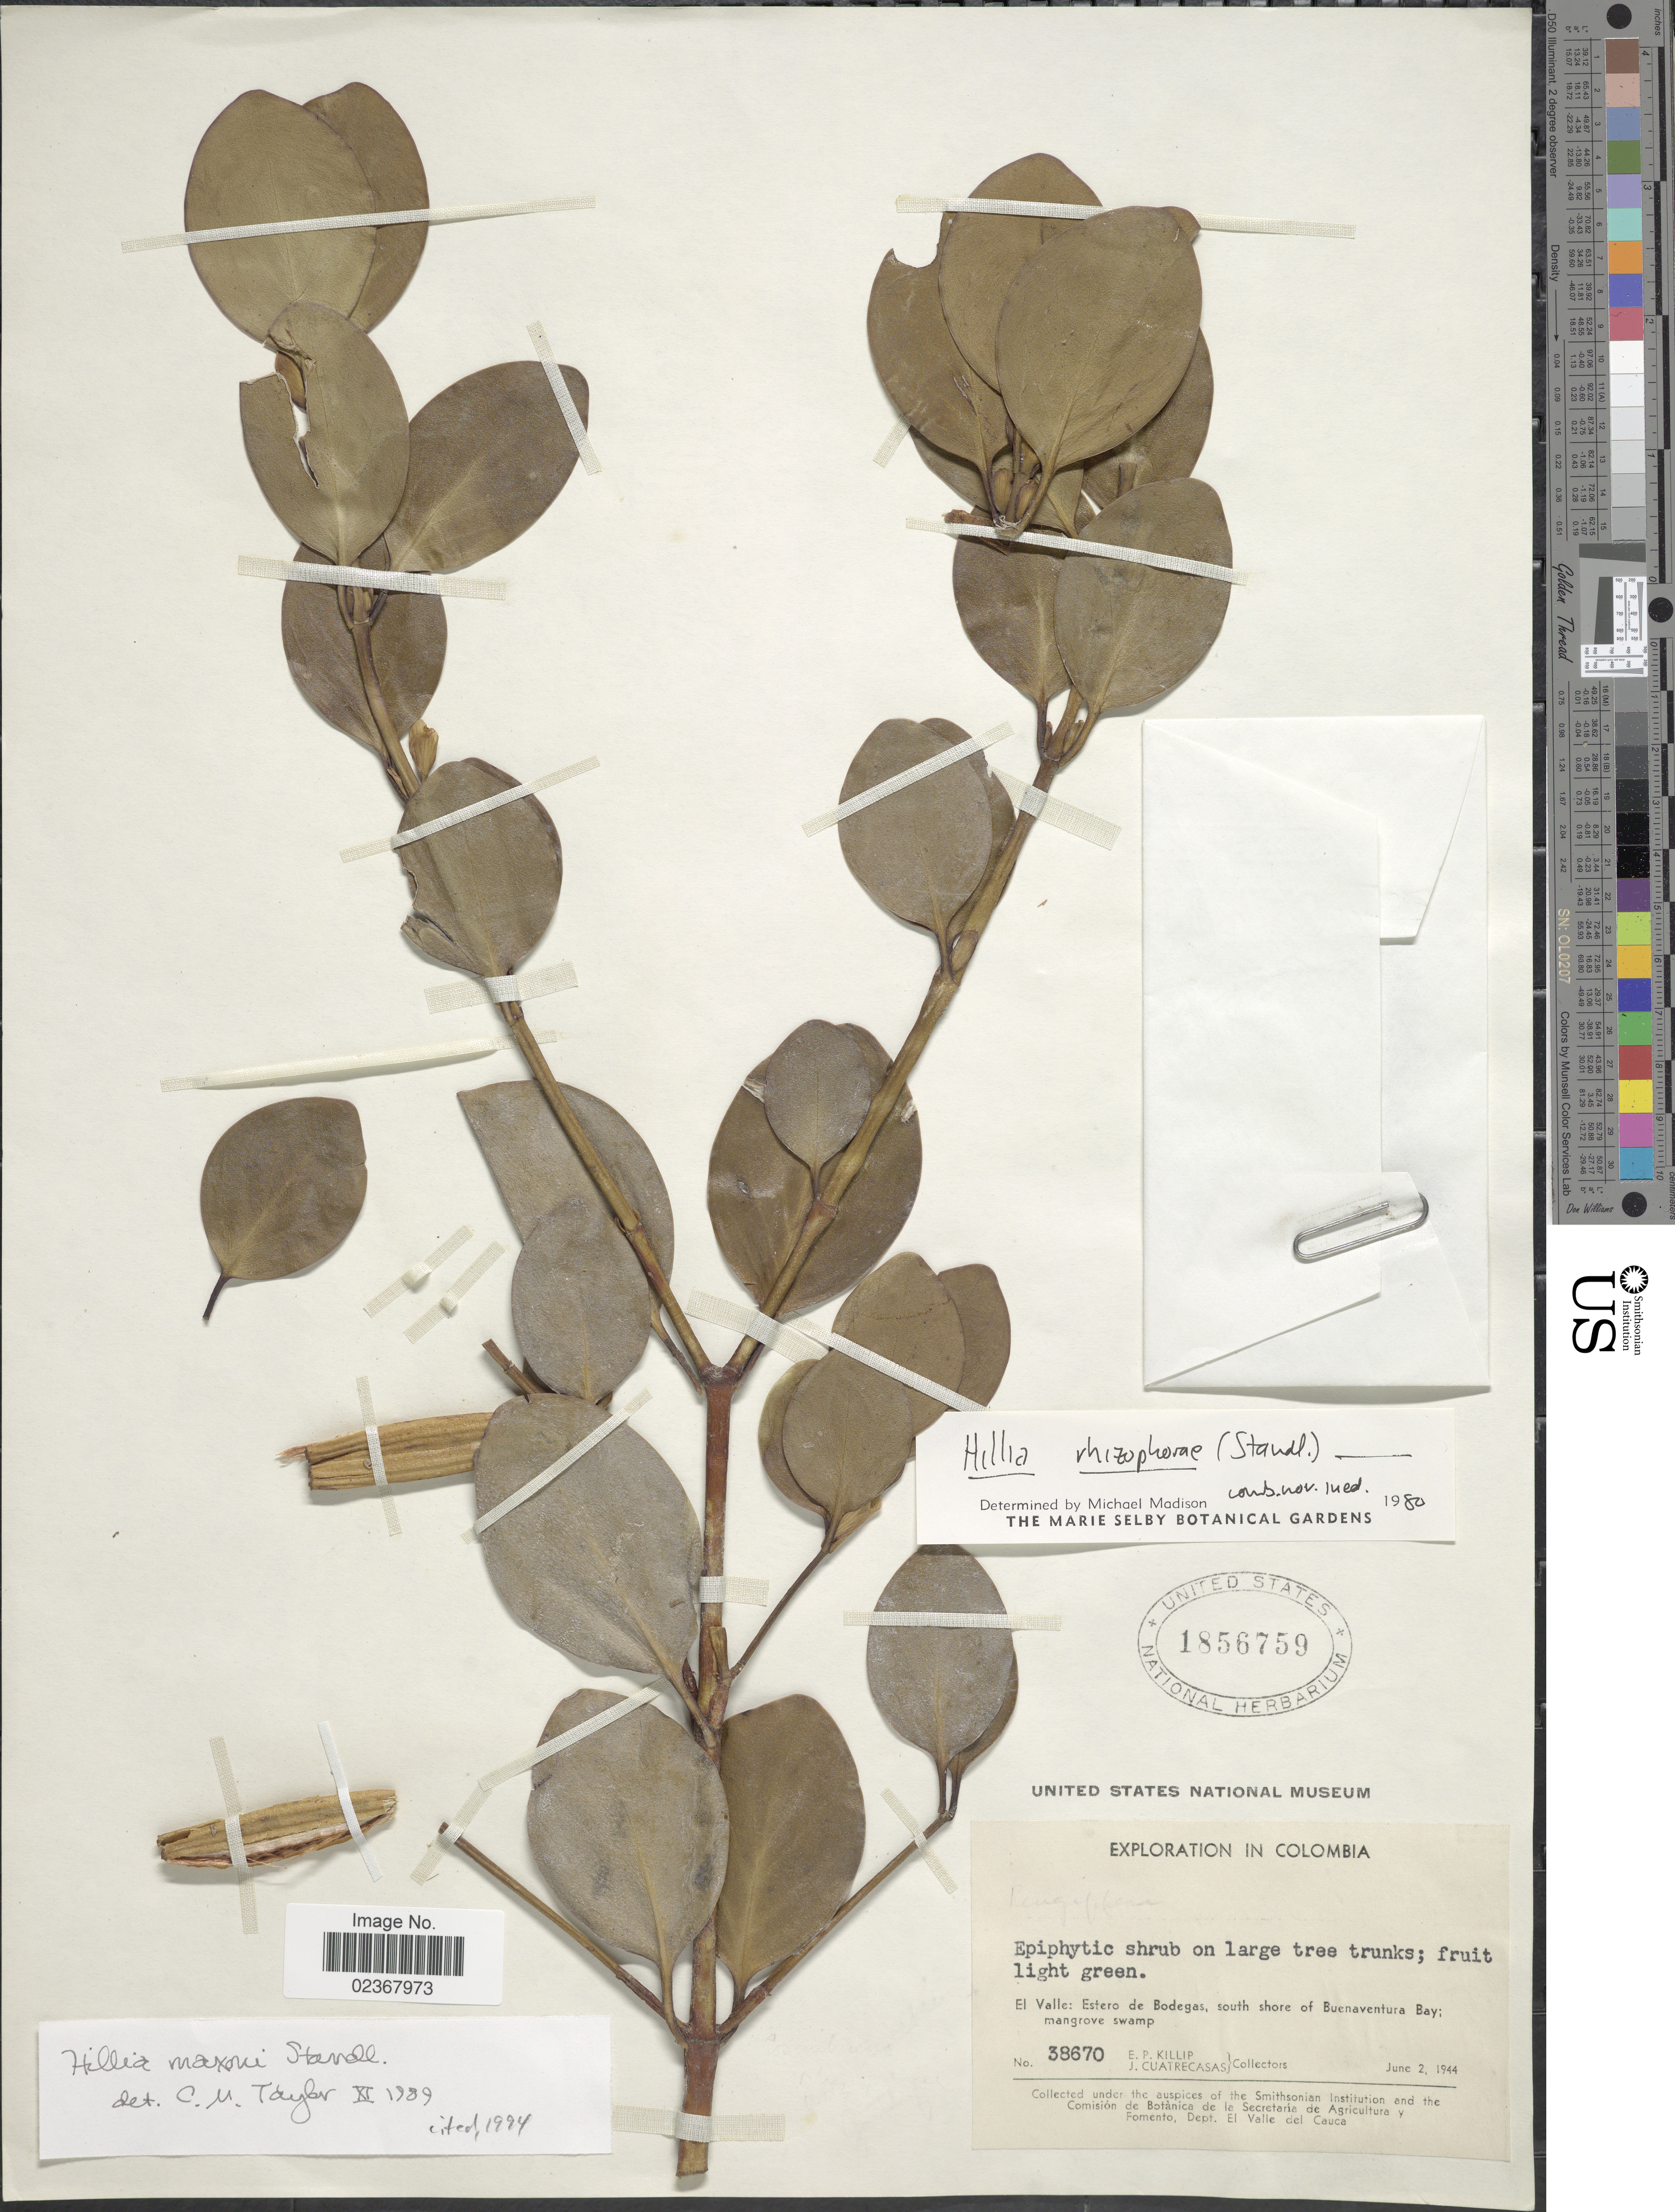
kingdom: Plantae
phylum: Tracheophyta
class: Magnoliopsida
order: Gentianales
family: Rubiaceae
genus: Hillia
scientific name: Hillia maxonii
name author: Standl.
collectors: E. P. Killip & J. Cuatrecasas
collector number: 38670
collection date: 1944-06-02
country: Colombia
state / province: Valle del Cauca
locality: El Valle: Estero de Bodegas, south shore of Buenaventura Bay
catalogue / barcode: US 1856759